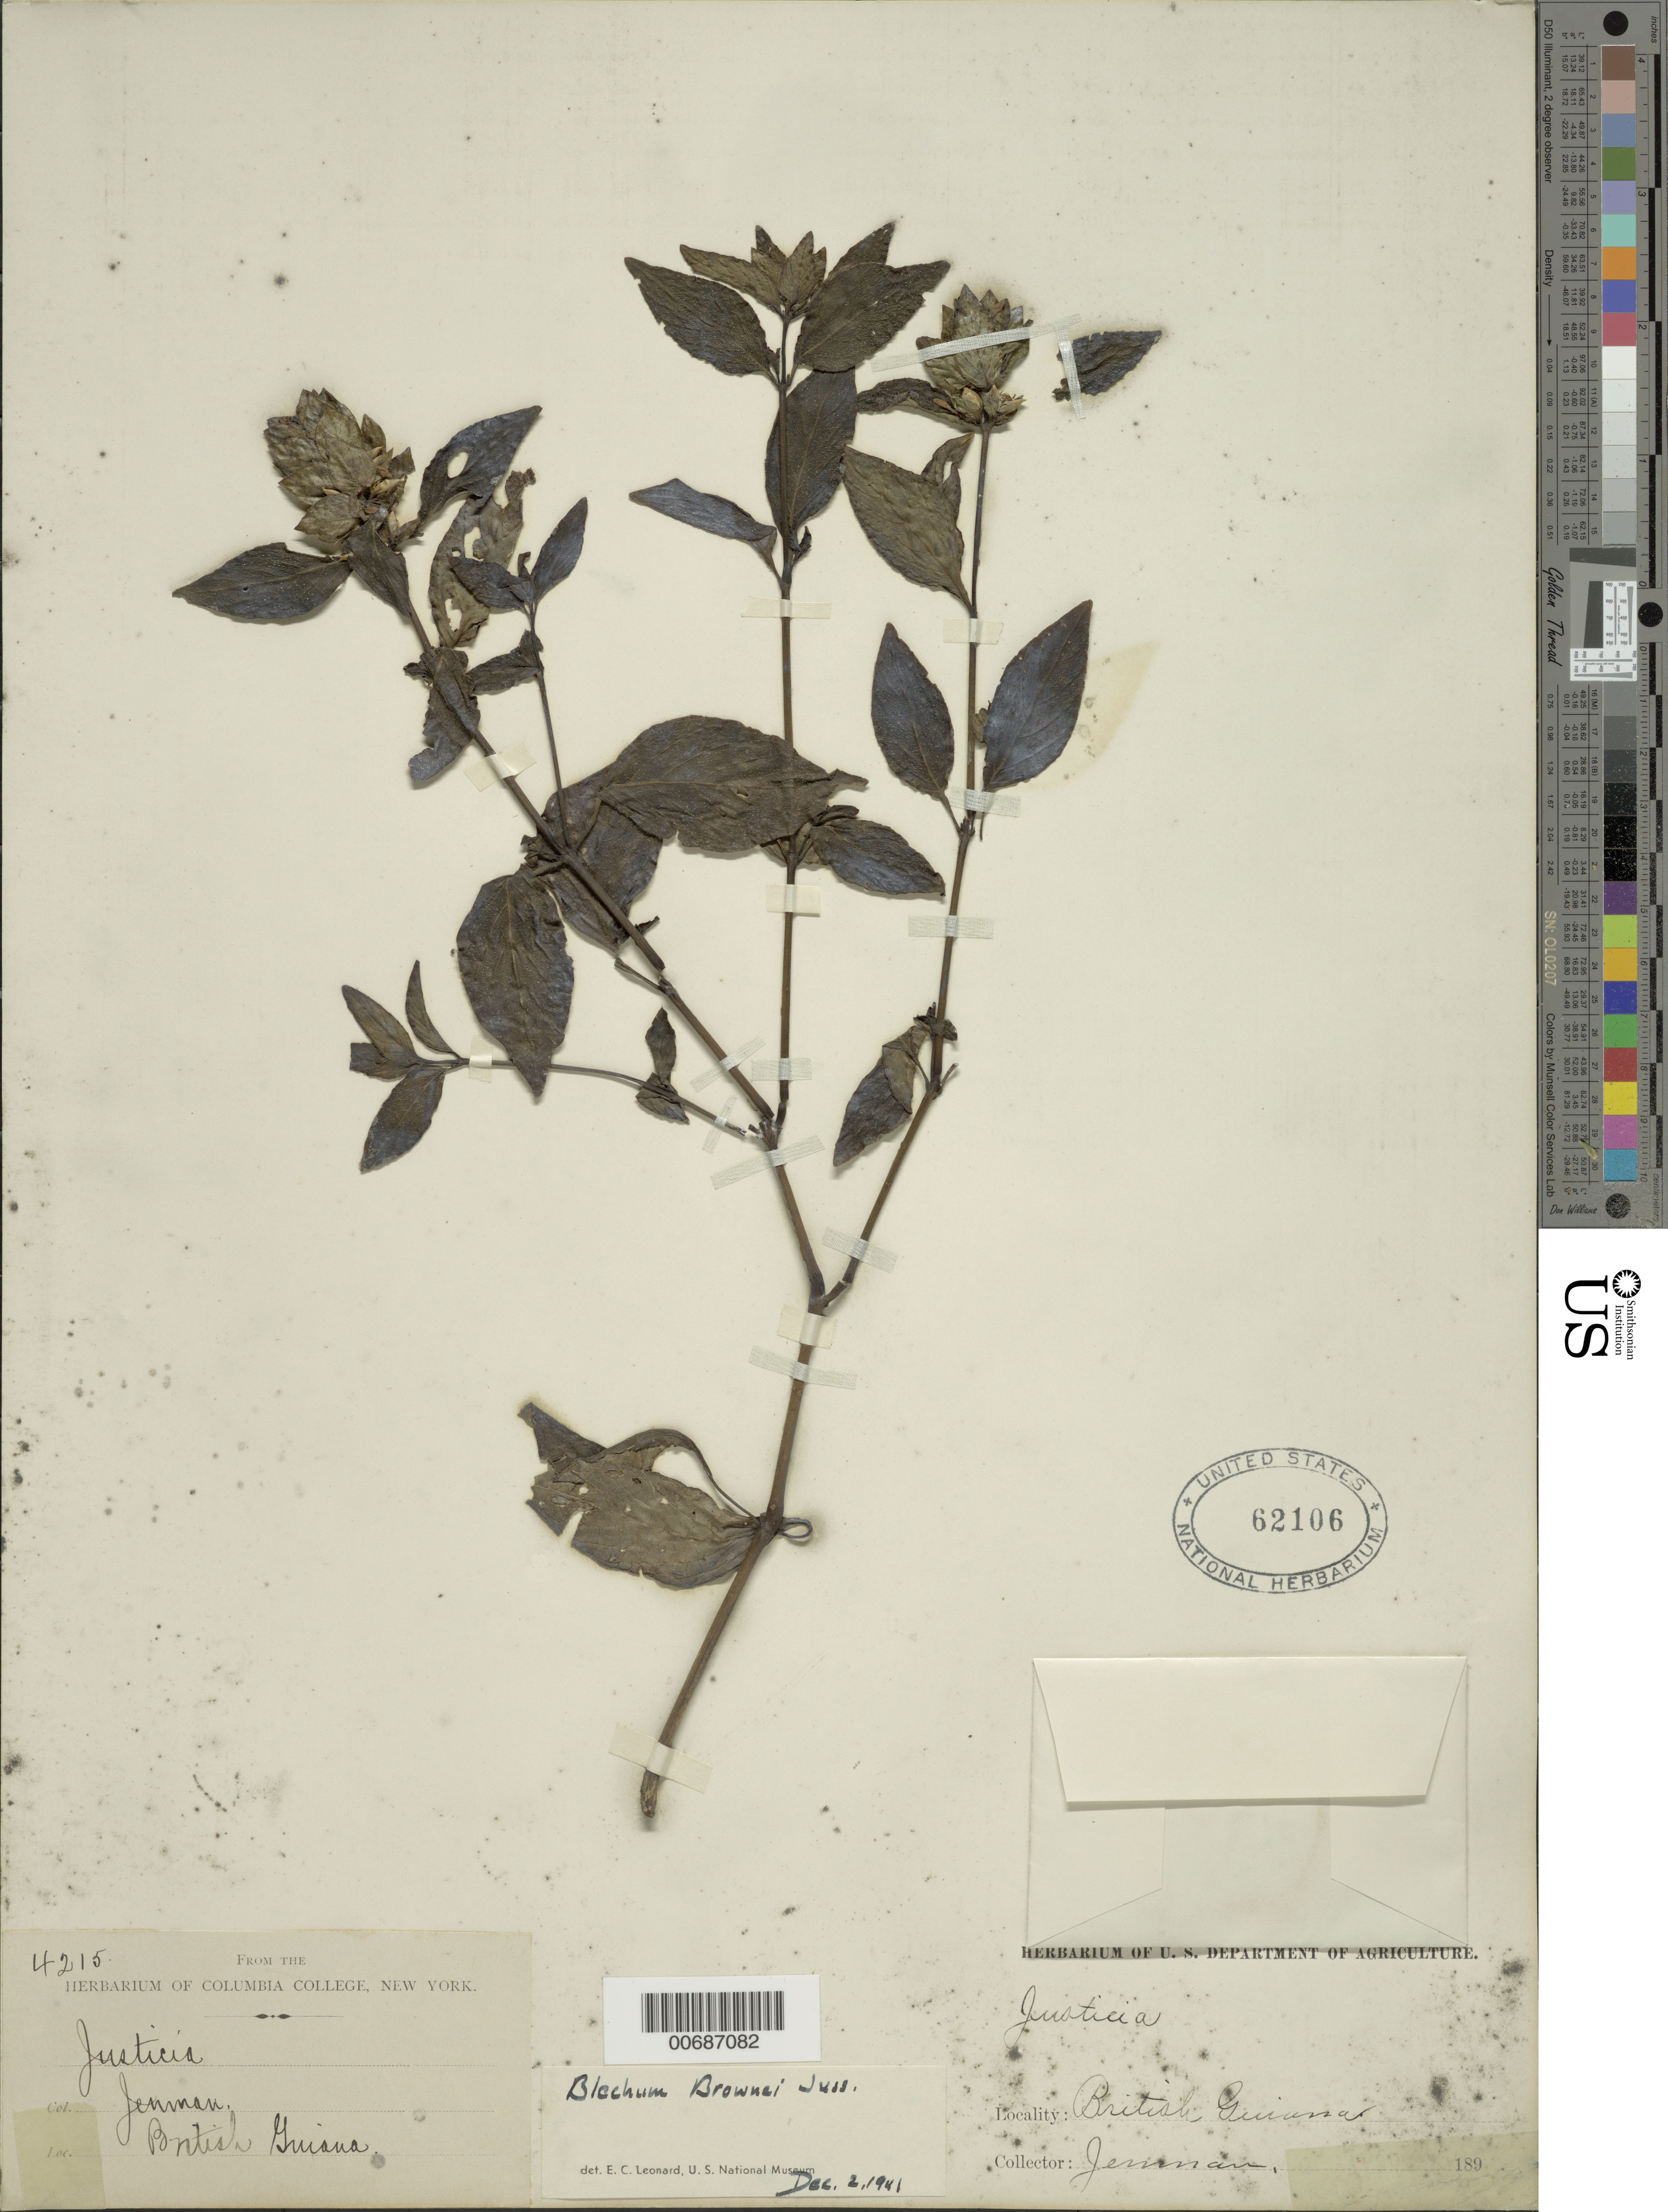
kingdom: Plantae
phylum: Tracheophyta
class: Magnoliopsida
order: Lamiales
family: Acanthaceae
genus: Blechum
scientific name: Blechum brownei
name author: Juss.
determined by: Leonard, Emery C., (US)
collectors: G. S. Jenman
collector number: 4215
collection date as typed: September 1887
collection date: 1887-09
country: Guyana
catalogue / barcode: US 62106